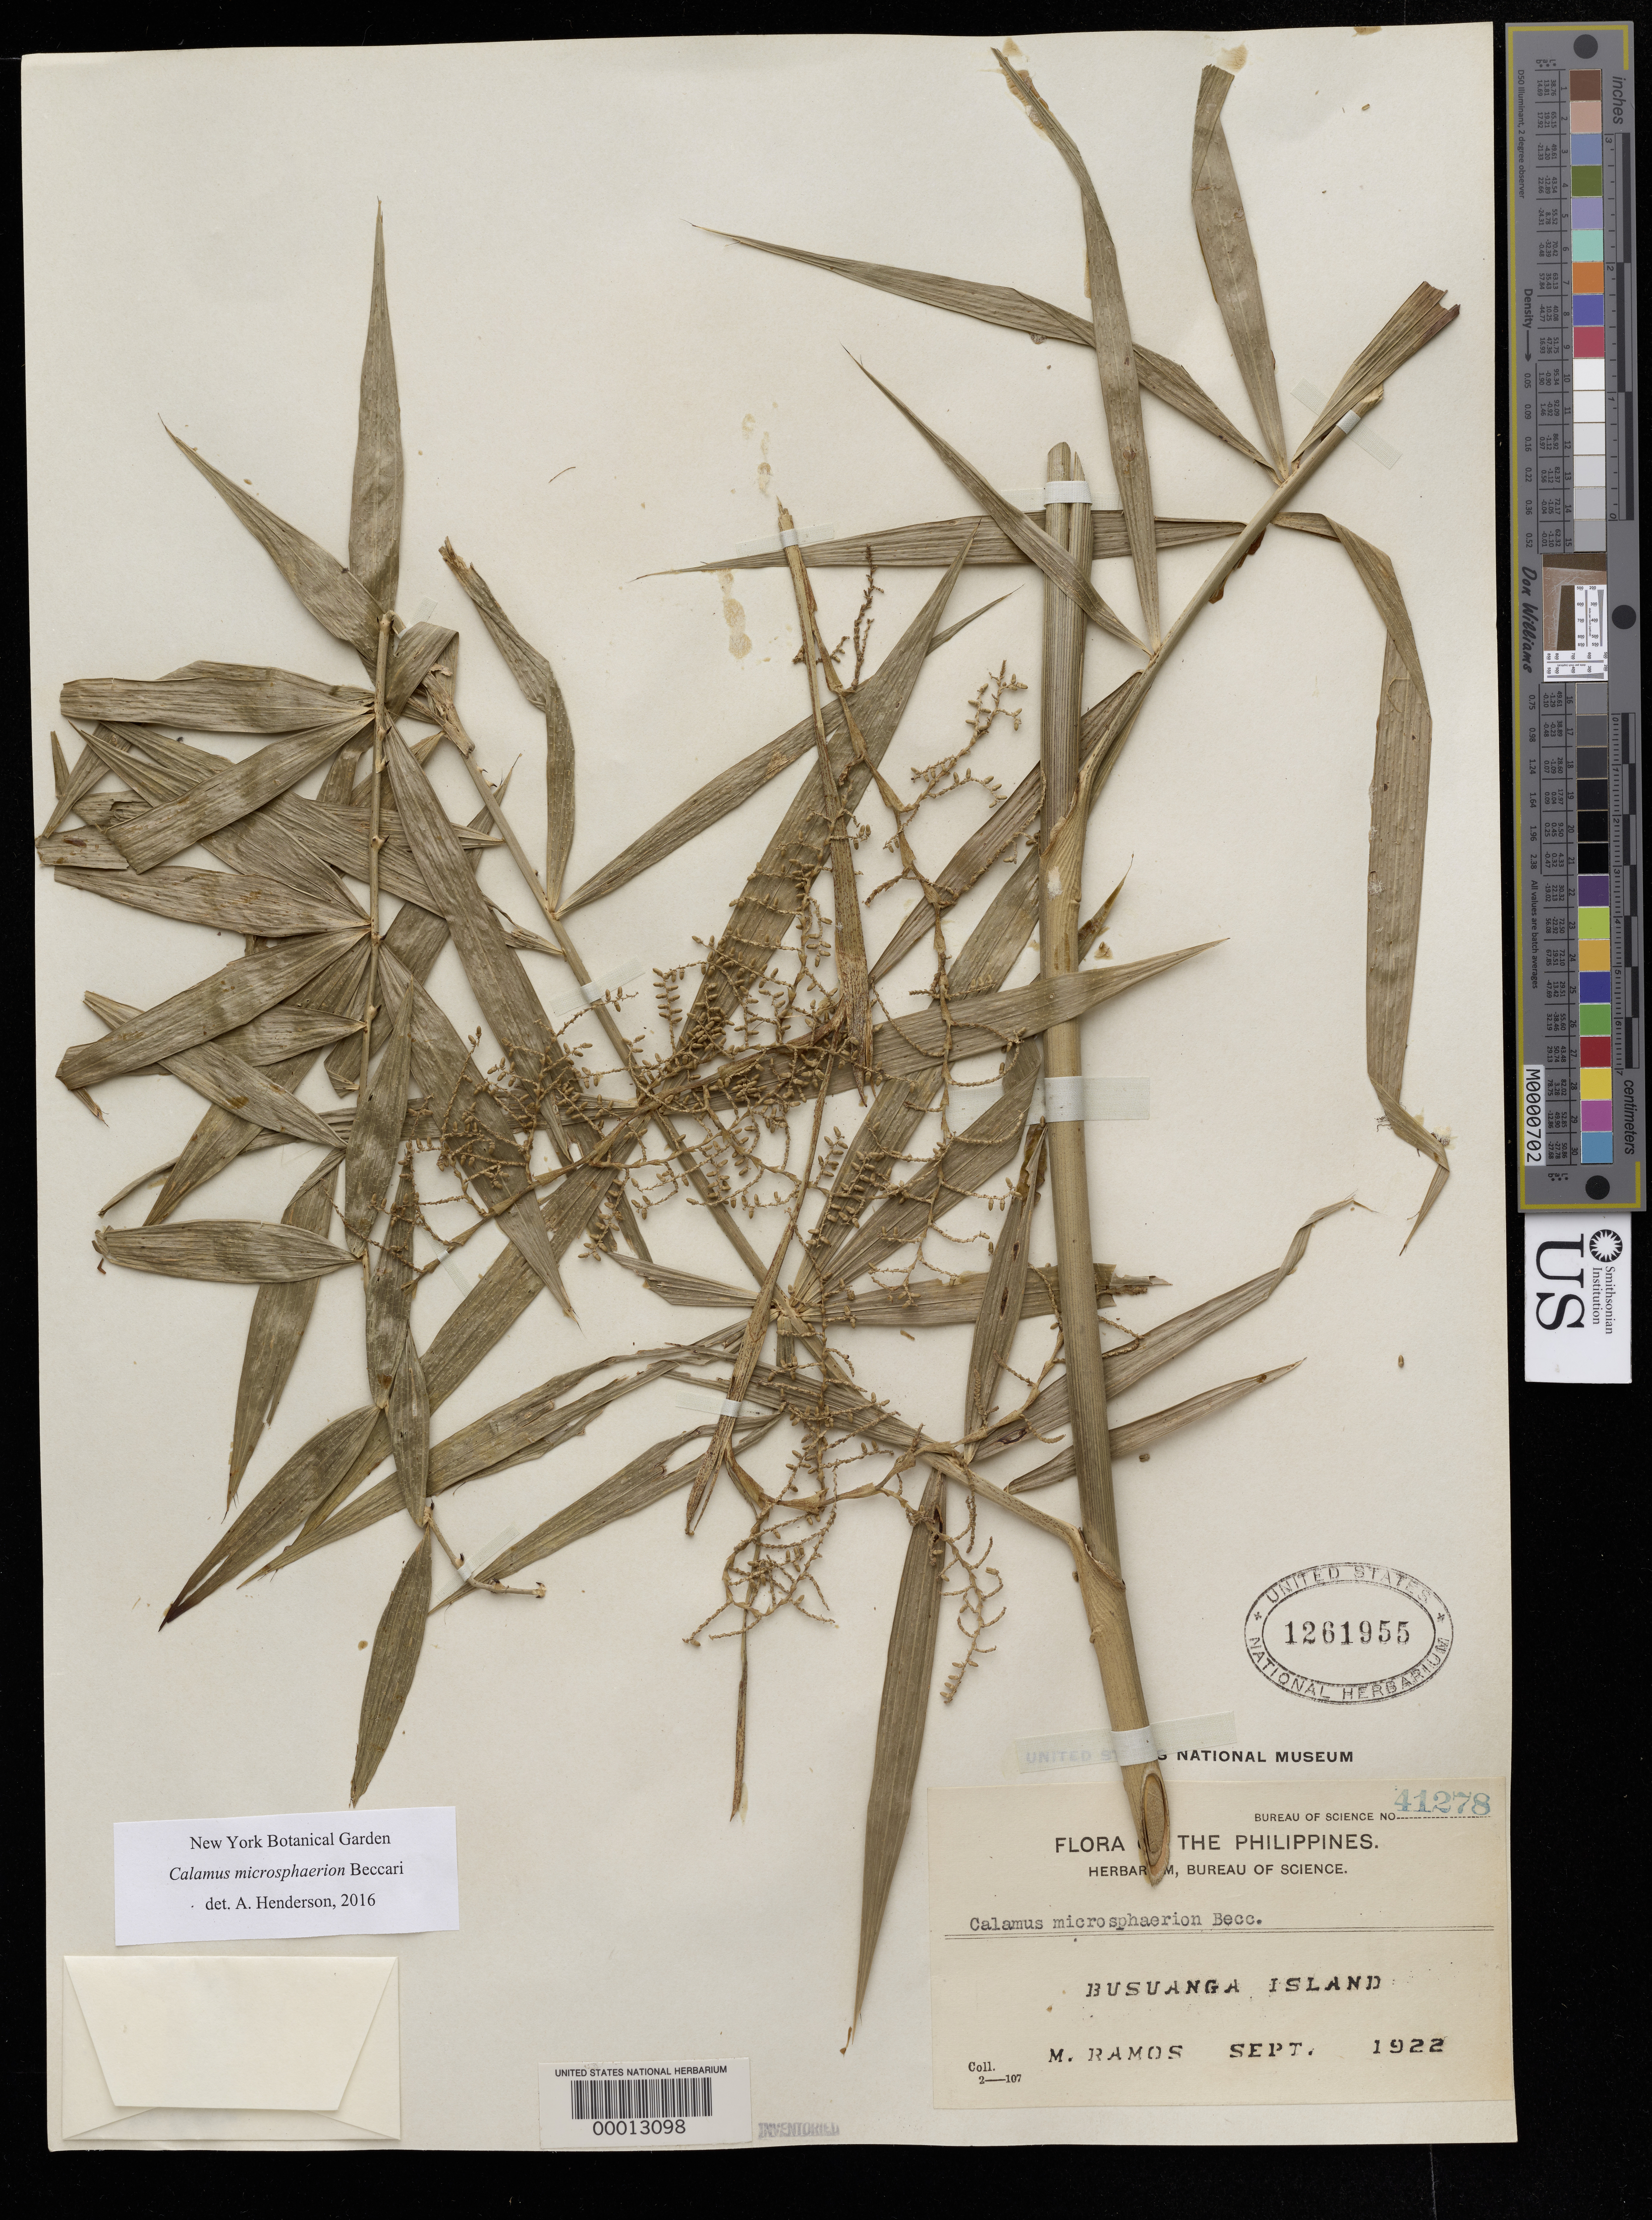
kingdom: Plantae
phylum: Tracheophyta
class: Liliopsida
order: Arecales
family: Arecaceae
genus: Calamus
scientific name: Calamus microsphaerion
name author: Becc. in Perkins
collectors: M. Ramos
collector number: Bureau of Science No. 41278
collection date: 1922-09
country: Philippines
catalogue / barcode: US 1261955